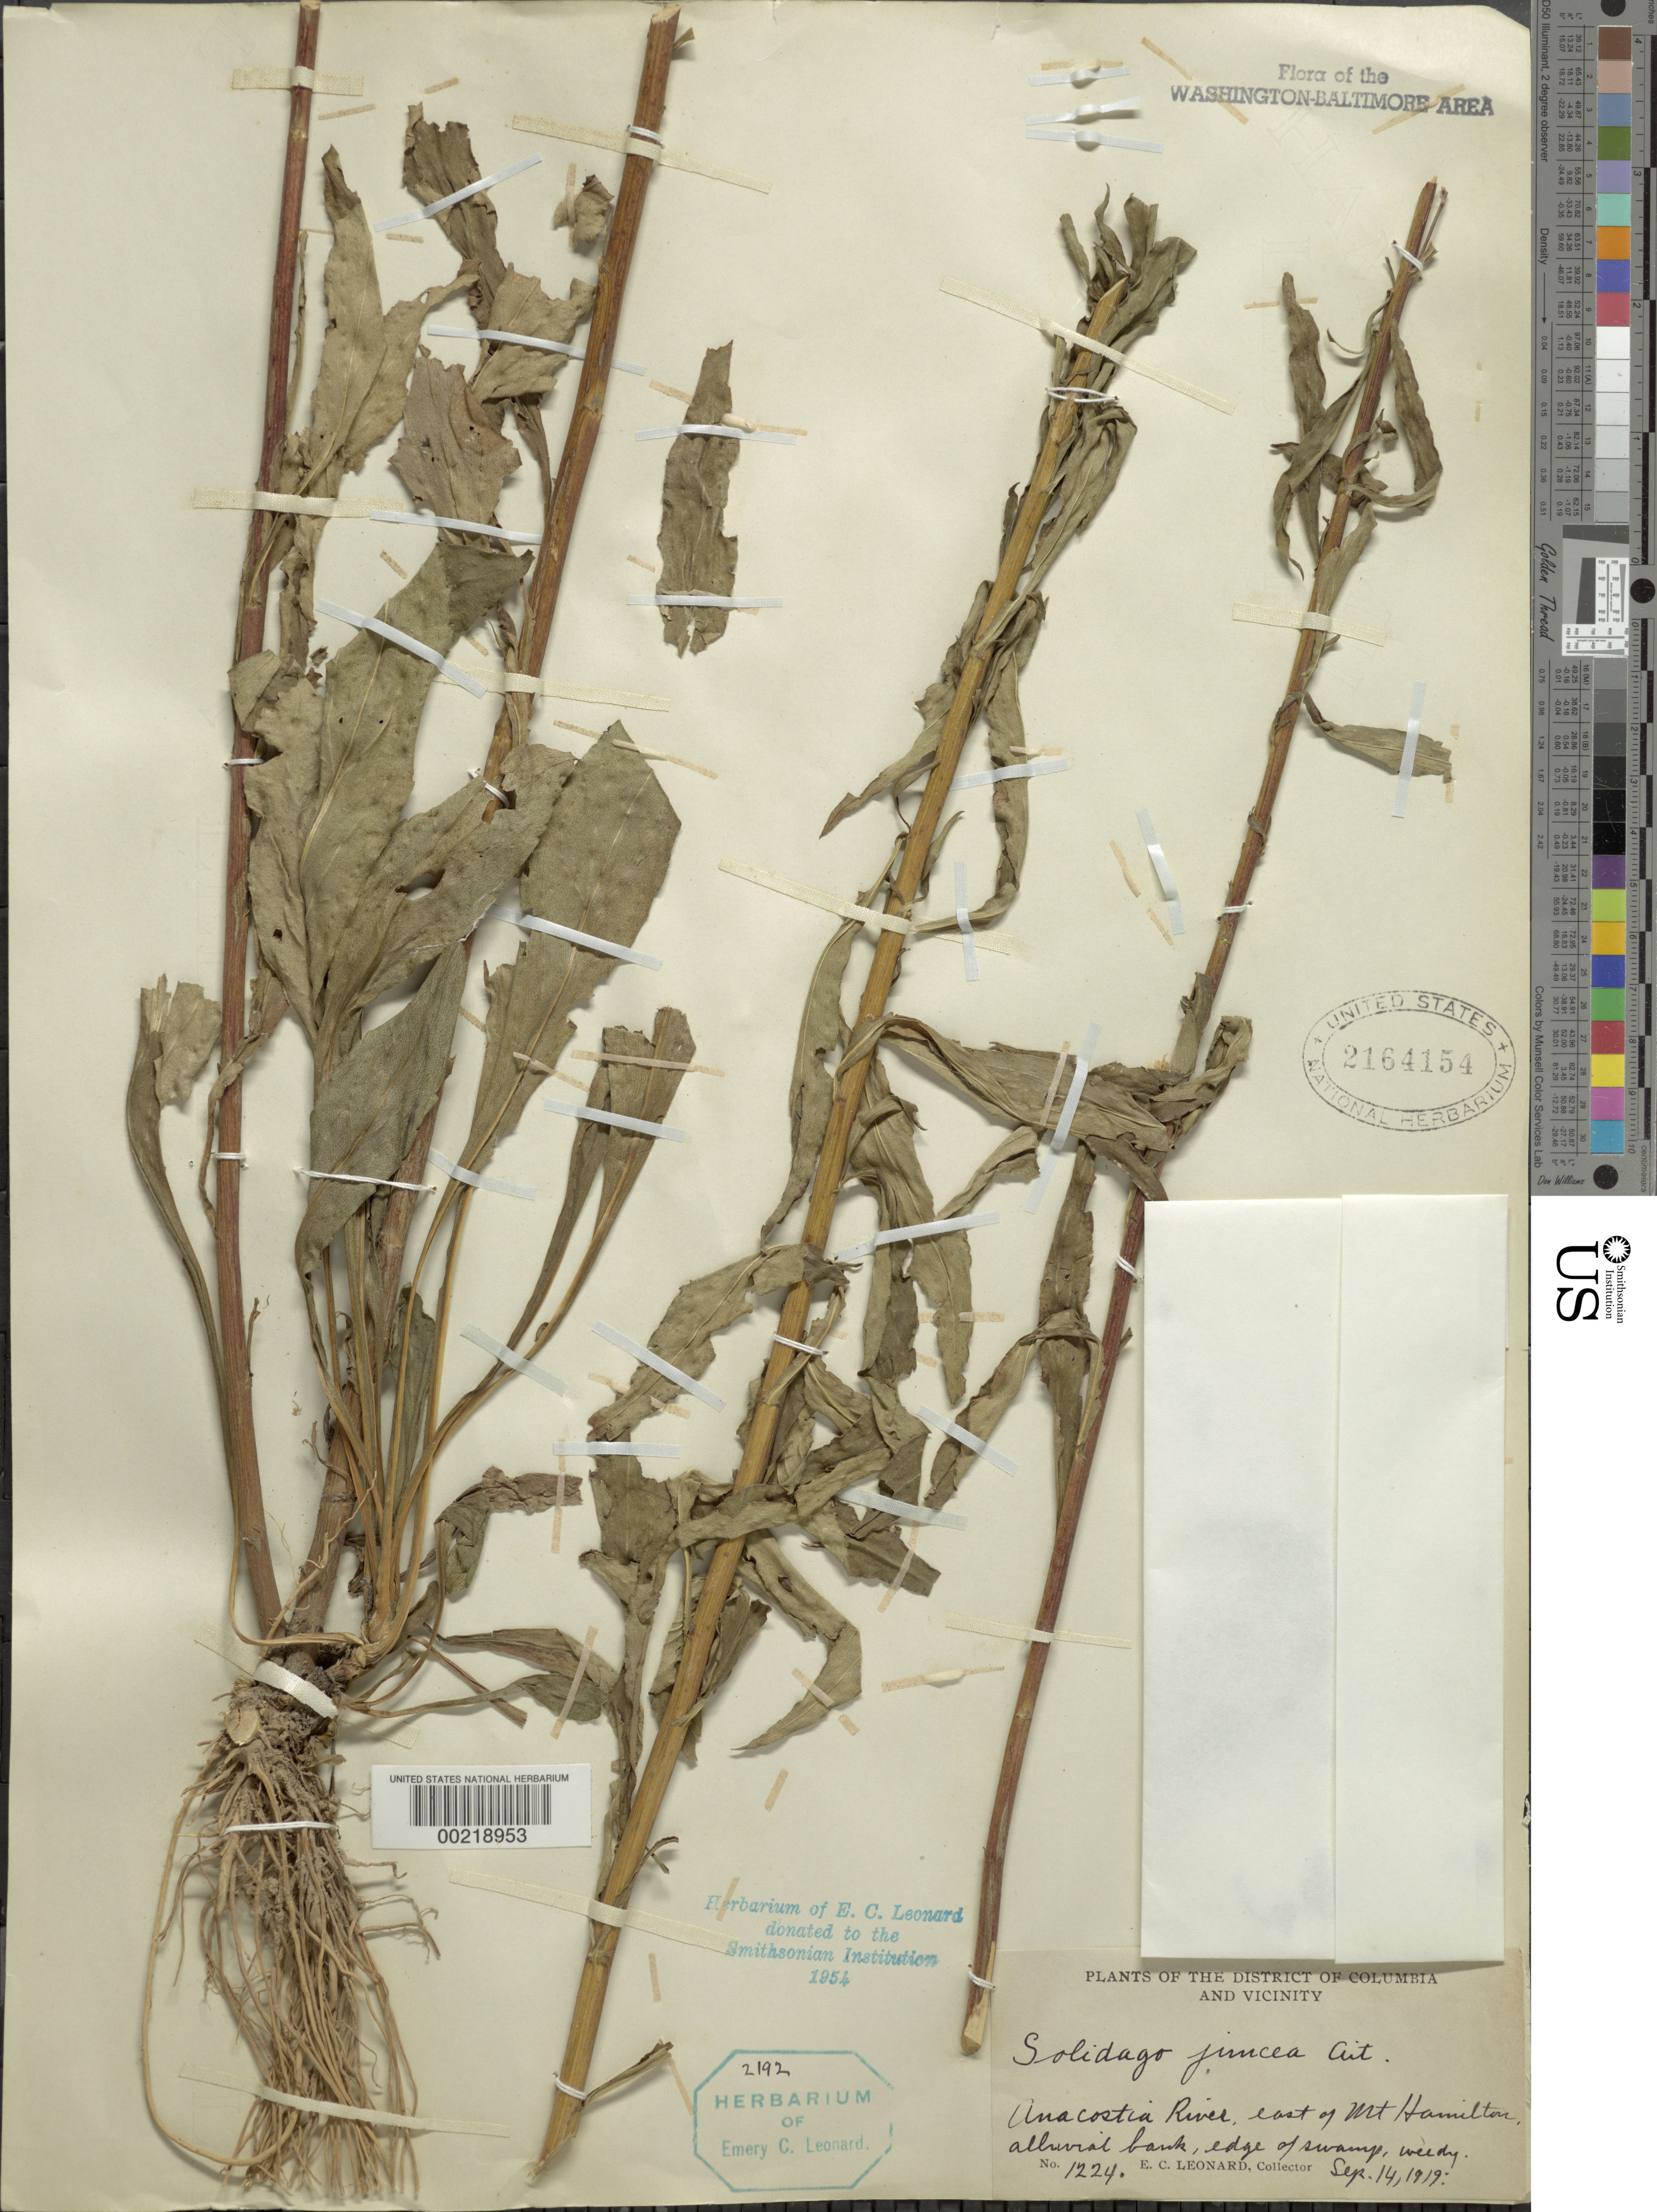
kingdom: Plantae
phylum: Tracheophyta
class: Magnoliopsida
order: Asterales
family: Asteraceae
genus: Solidago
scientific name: Solidago juncea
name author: Aiton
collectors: E. C. Leonard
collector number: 1224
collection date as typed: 14 Sep 1919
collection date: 1919-09-14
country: United States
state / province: District of Columbia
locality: Anacostia River east of Mount Hamilton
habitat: Alluvial bank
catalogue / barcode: US 2164154